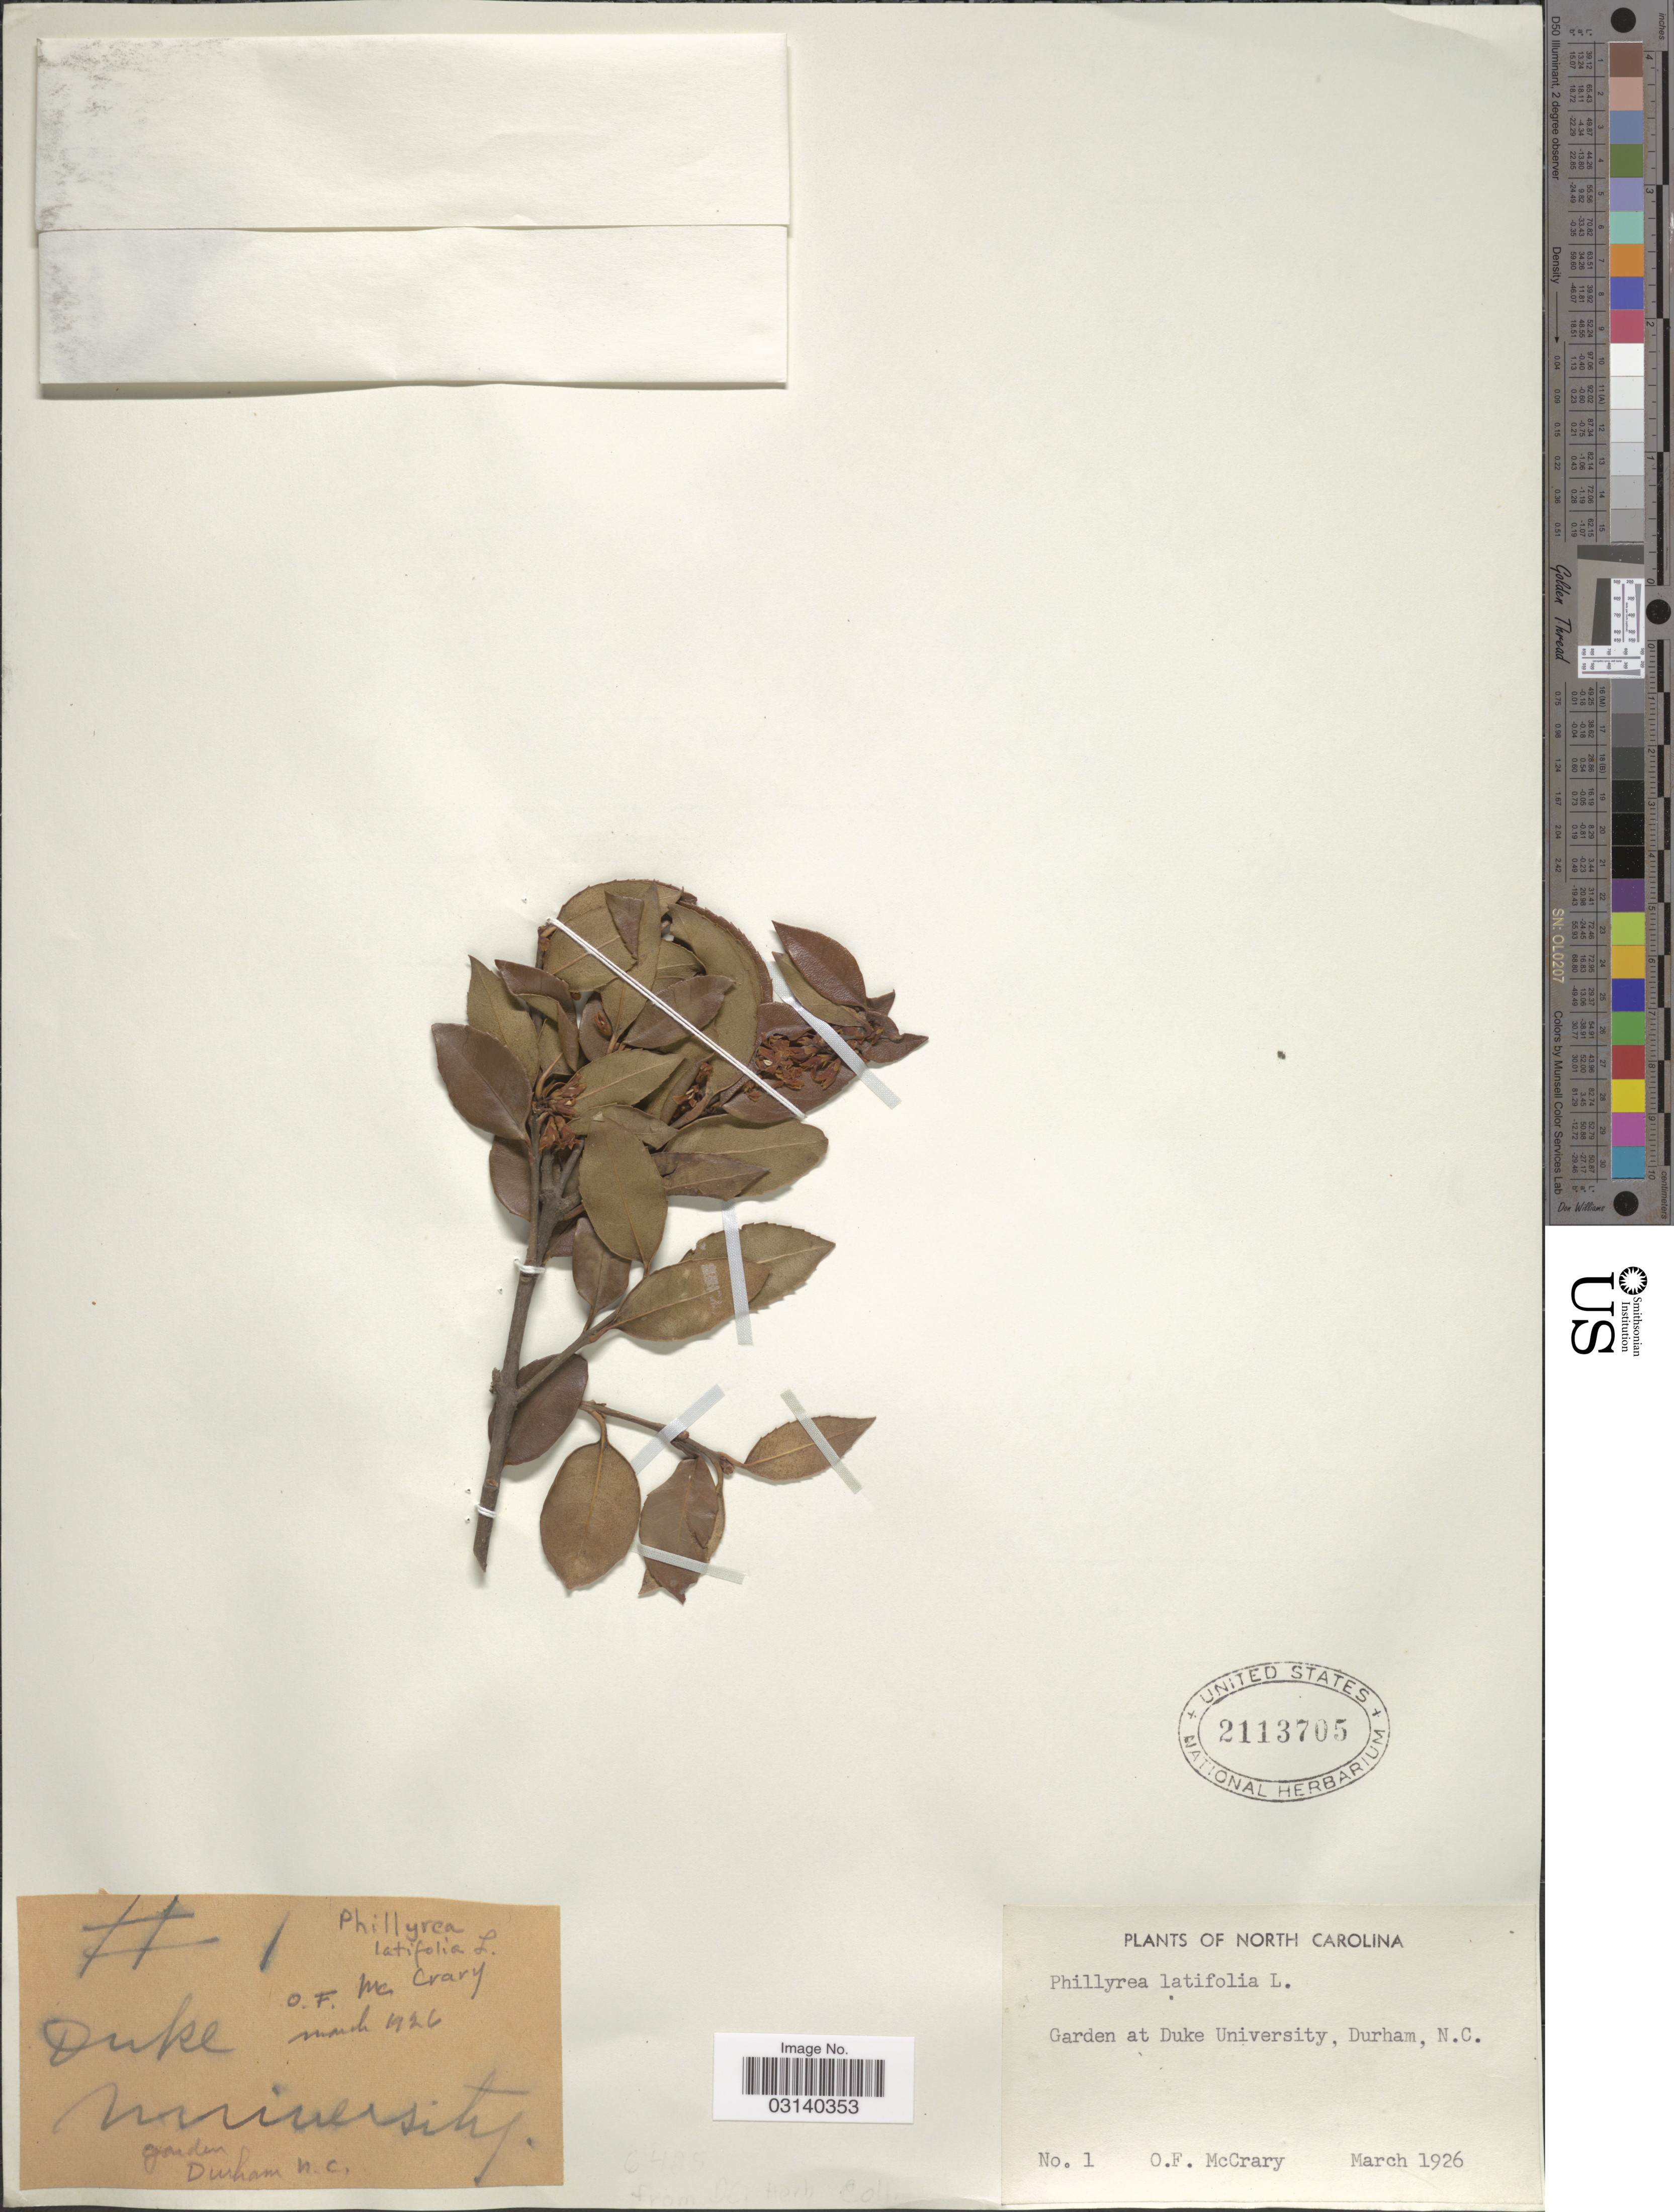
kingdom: Plantae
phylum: Tracheophyta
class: Magnoliopsida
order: Lamiales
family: Oleaceae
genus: Phillyrea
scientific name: Phillyrea latifolia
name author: L.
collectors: O. McCrary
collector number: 1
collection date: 1926-03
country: United States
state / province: North Carolina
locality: At Duke University, Durham.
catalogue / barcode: US 2113705